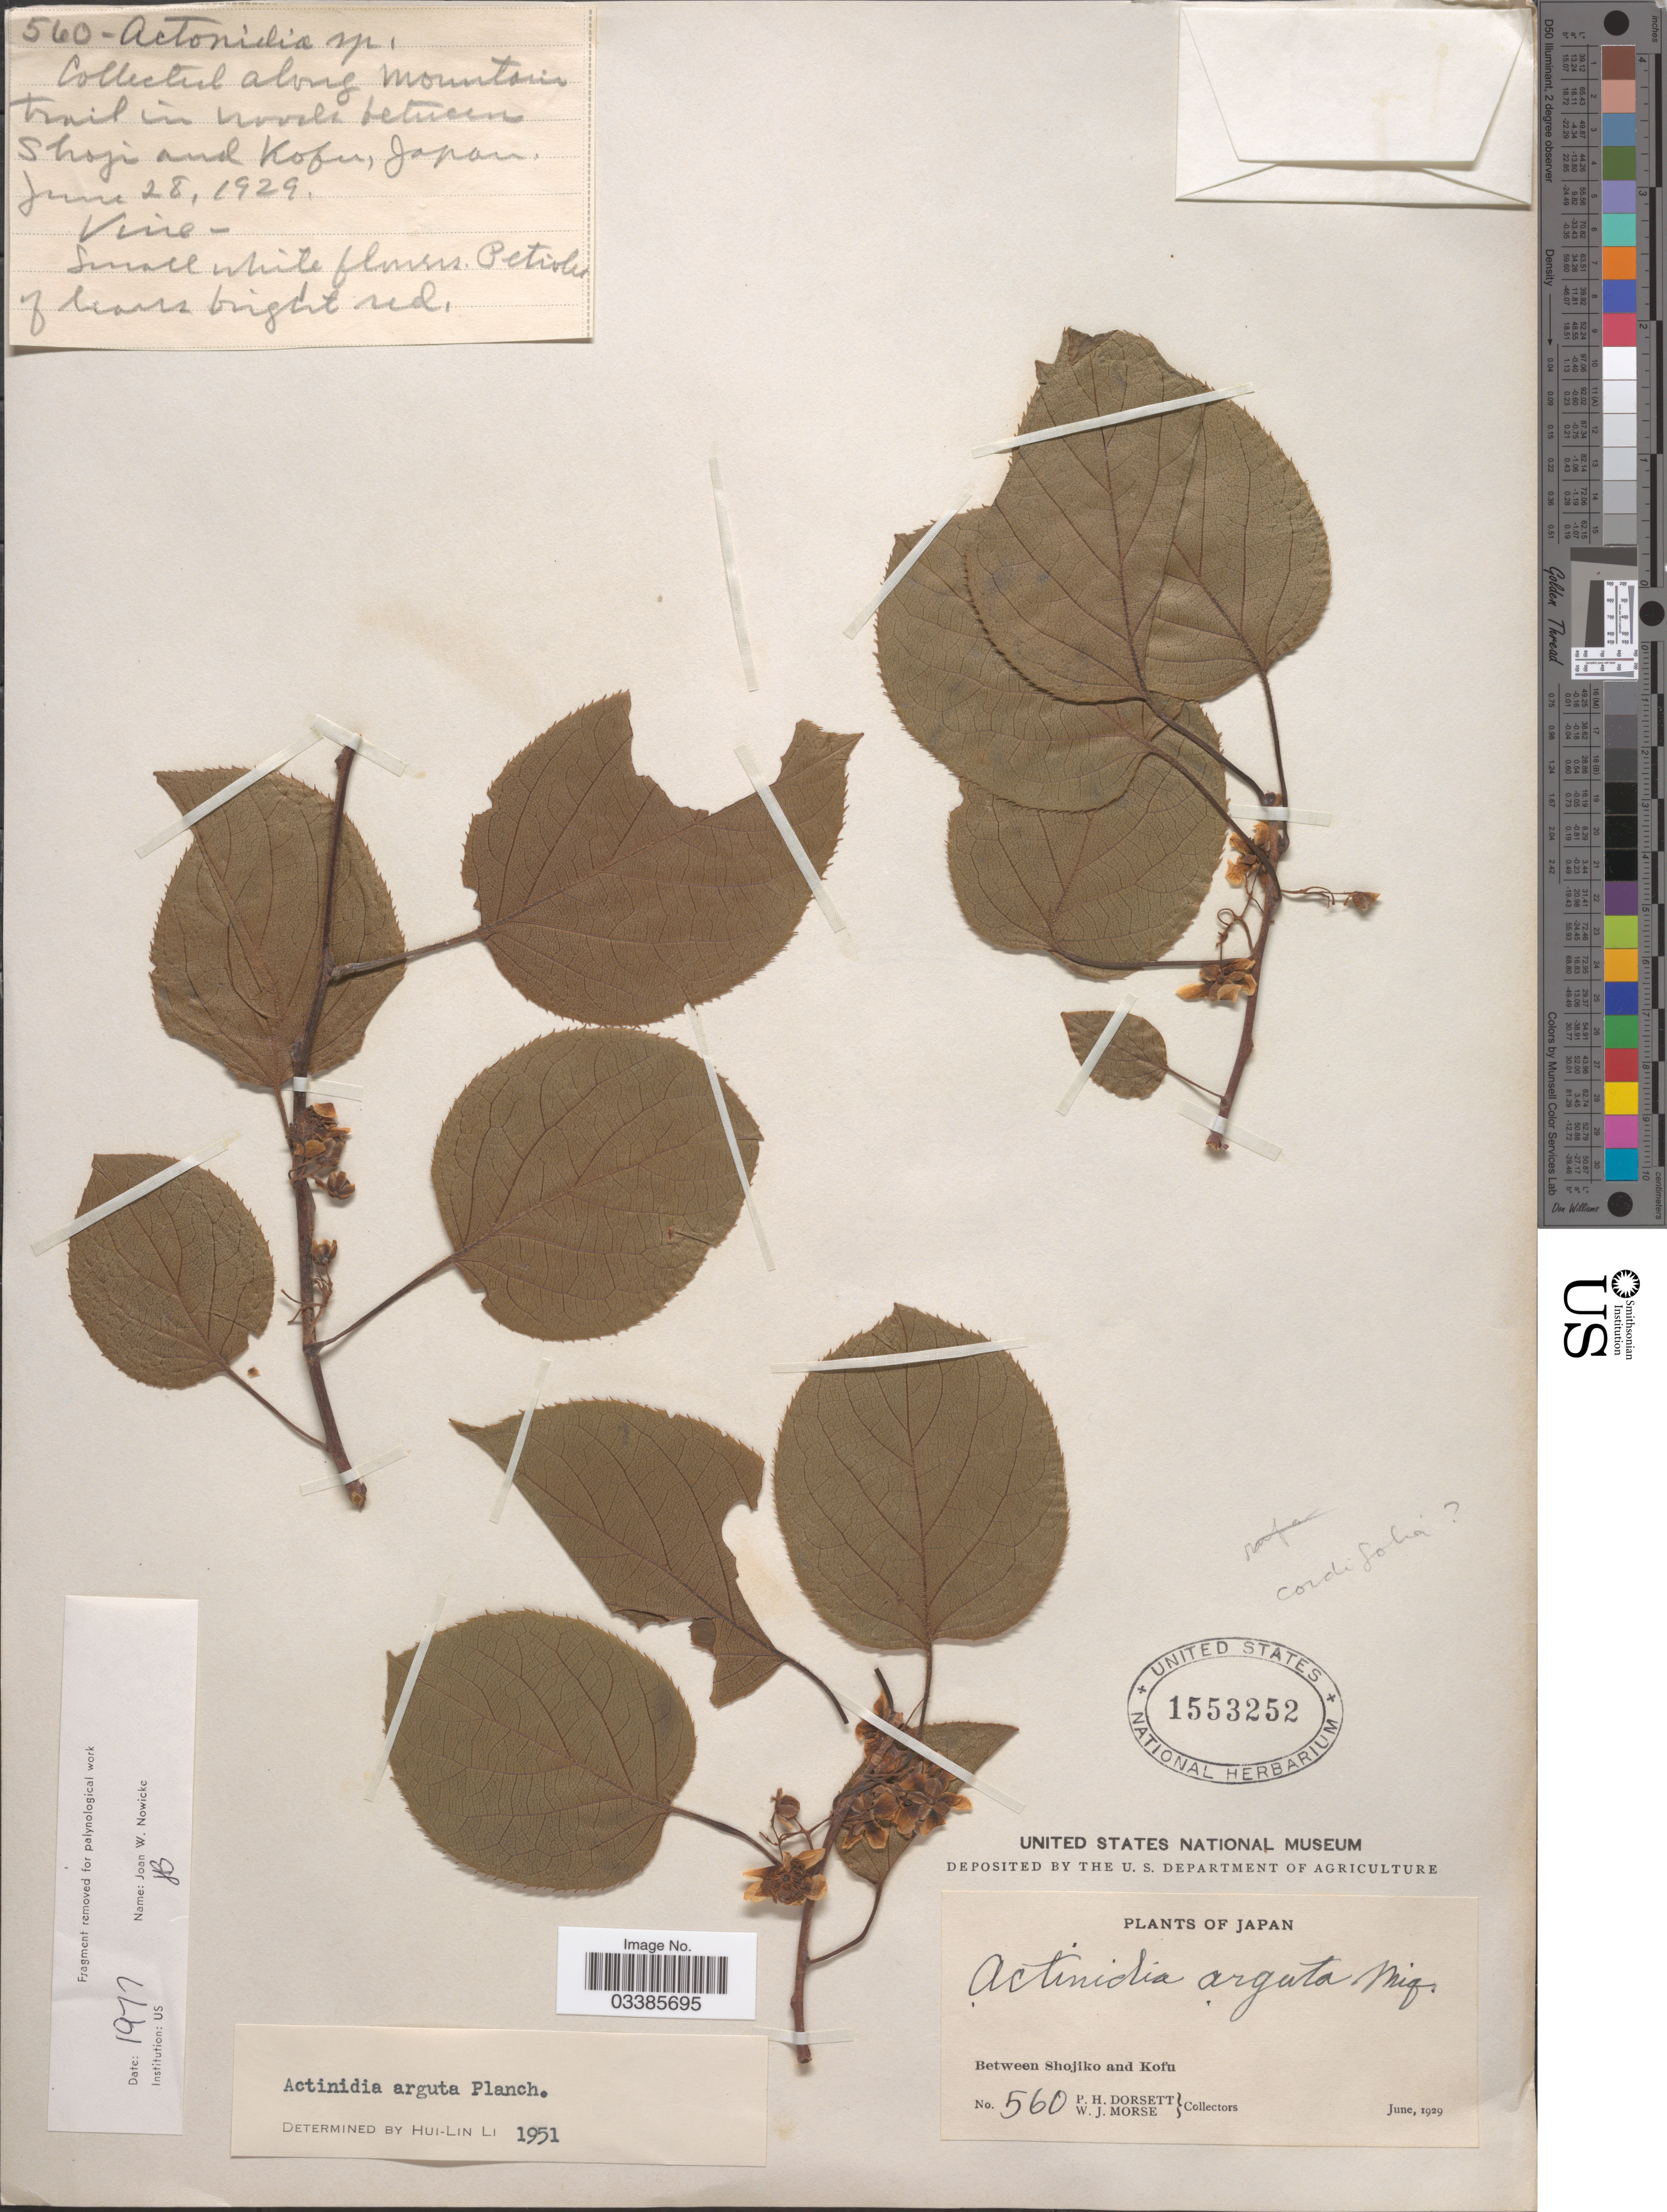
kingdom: Plantae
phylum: Tracheophyta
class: Magnoliopsida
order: Ericales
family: Actinidiaceae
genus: Actinidia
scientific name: Actinidia arguta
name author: (Siebold & Zucc.) Planch. ex Miq.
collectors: P. H. Dorsett & W. J. Morse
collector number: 560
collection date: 1929-06-28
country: Japan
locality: Between Shojiko and Kofu.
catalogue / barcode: US 1553252